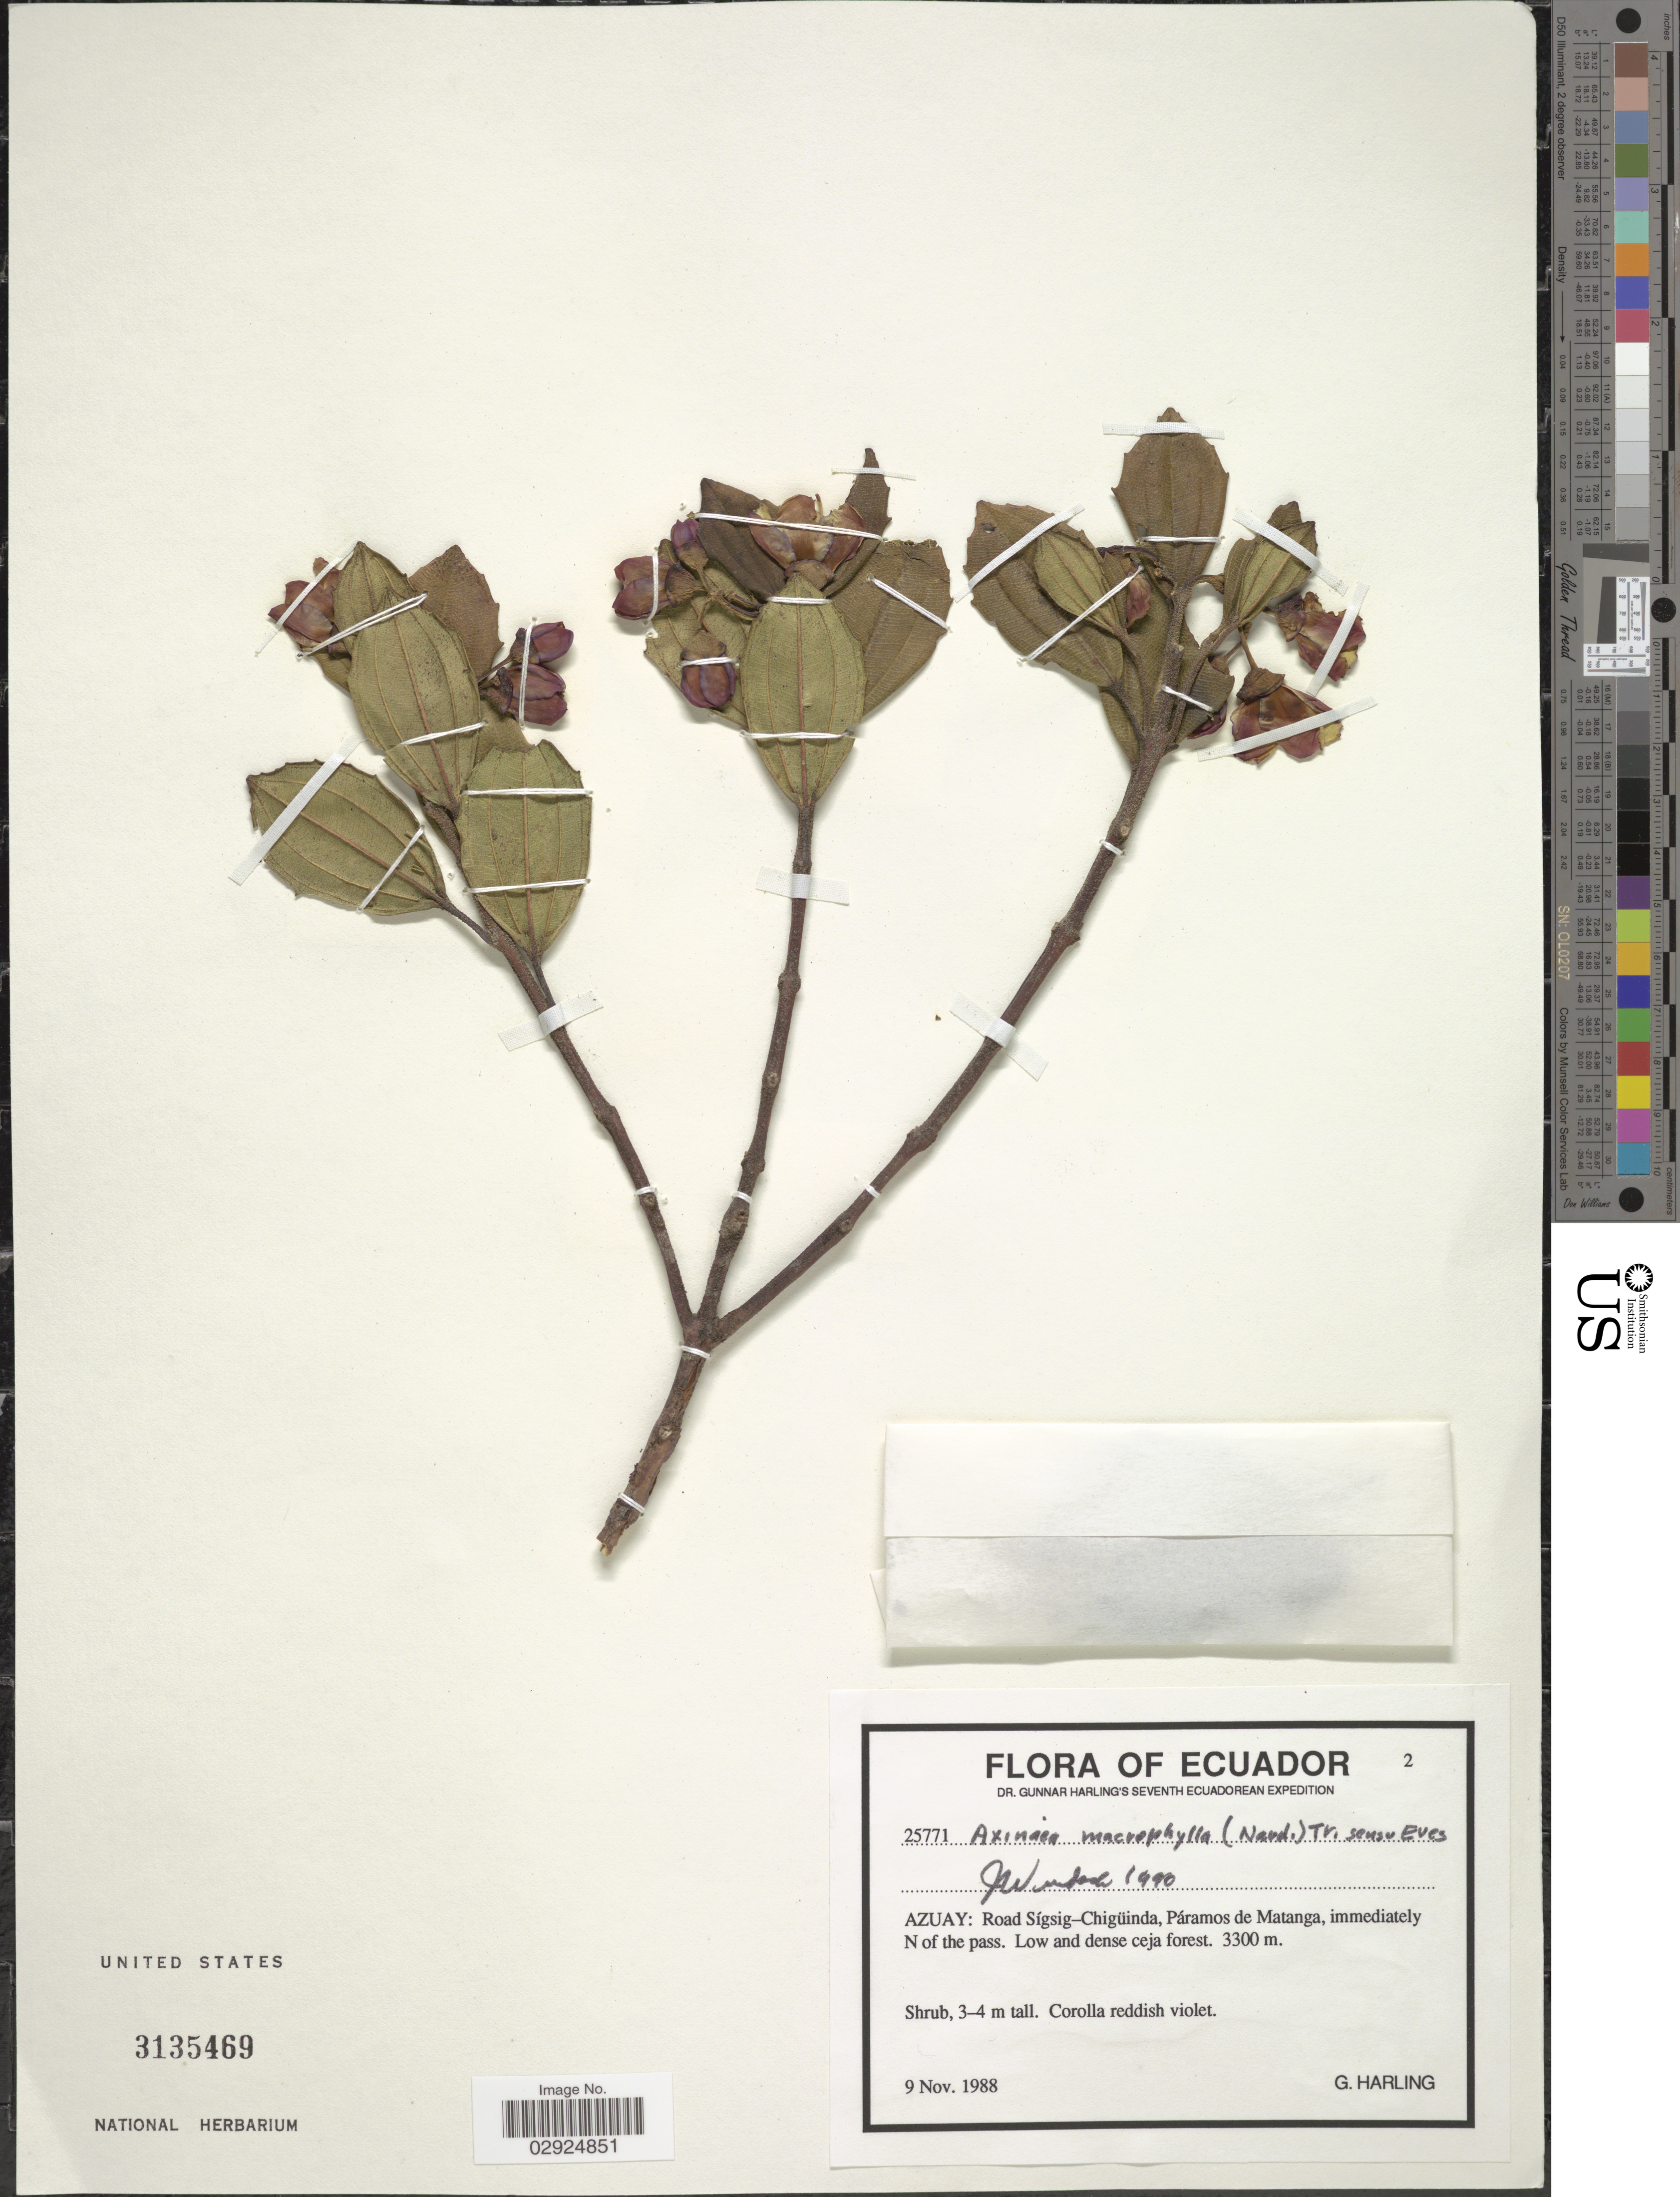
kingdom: Plantae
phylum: Tracheophyta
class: Magnoliopsida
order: Myrtales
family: Melastomataceae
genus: Axinaea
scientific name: Axinaea macrophylla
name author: (Naudin) Triana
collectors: G. Harling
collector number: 25771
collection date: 1988-11-09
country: Ecuador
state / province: Azuay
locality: Azuay: Road Sígsig-Chigüinda, Páramos de Matanga, immediately N of the pass.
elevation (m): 3300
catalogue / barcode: US 3135469